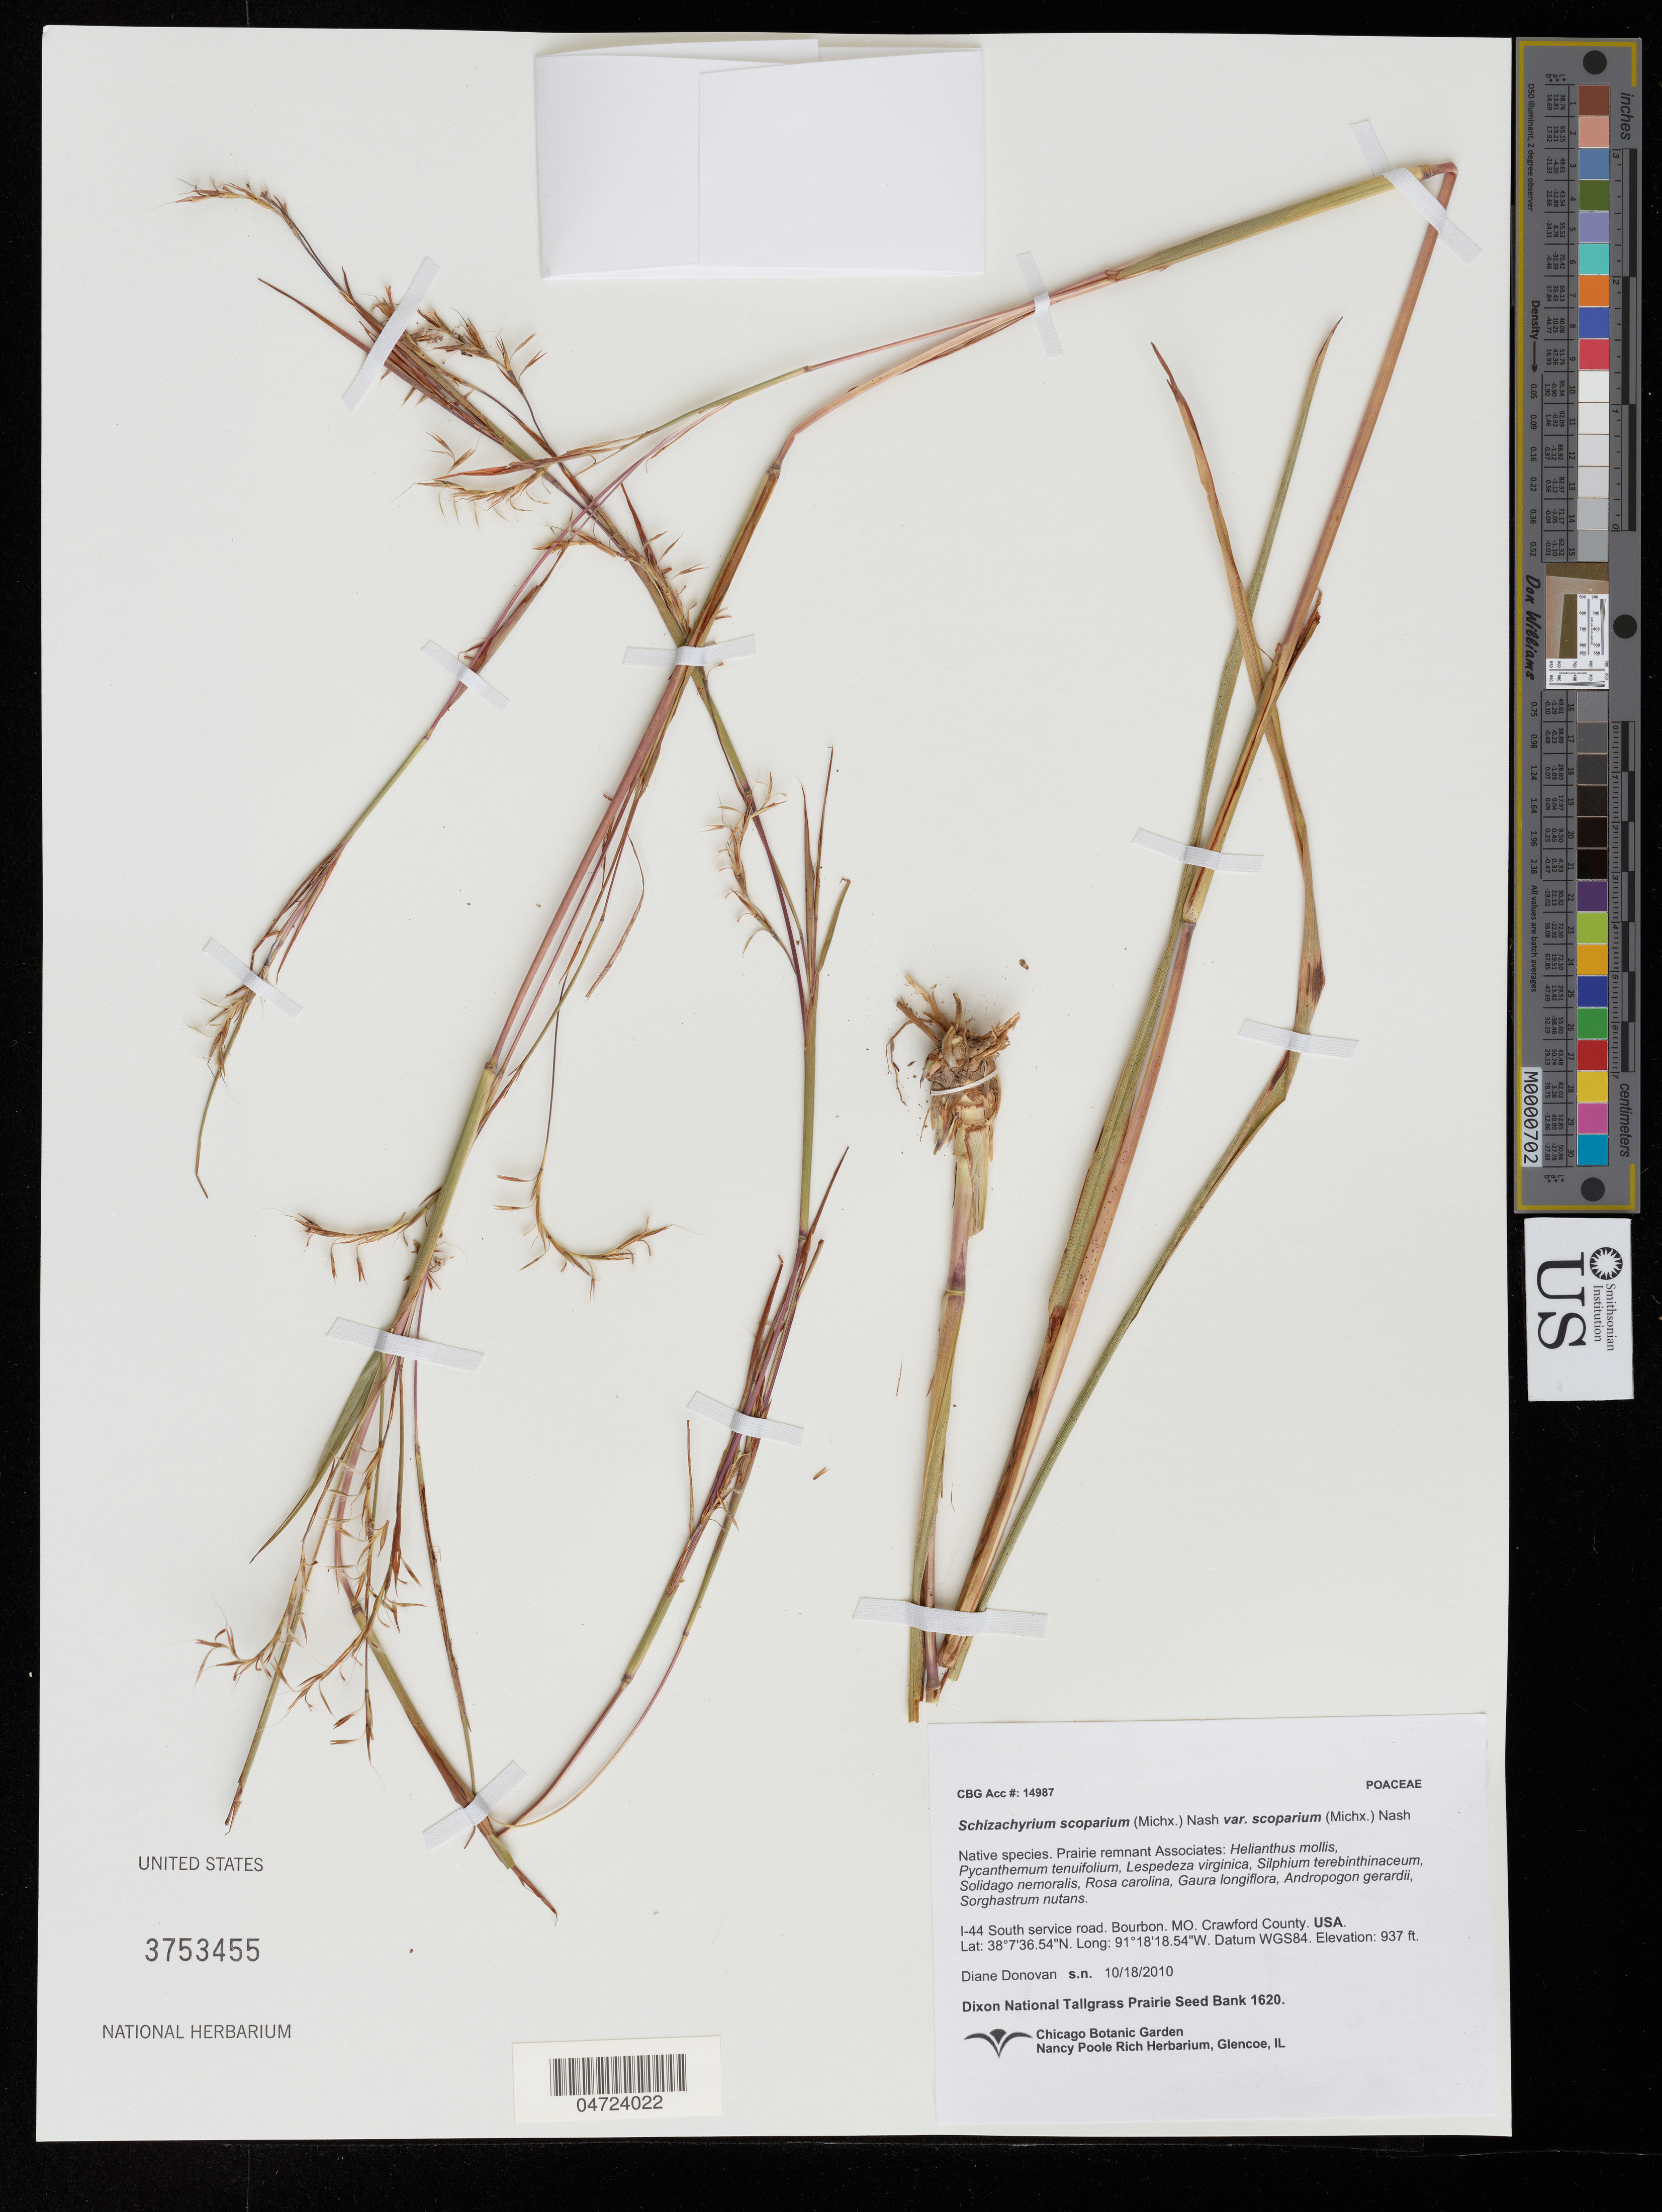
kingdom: Plantae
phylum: Tracheophyta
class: Liliopsida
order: Poales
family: Poaceae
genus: Schizachyrium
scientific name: Schizachyrium scoparium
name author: (Michx.) Nash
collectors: D. Donovan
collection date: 2010-10-18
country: United States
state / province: Missouri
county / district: Crawford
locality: I-44 South service road. Bourbon. Crawford County.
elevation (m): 286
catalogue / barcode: US 3753455